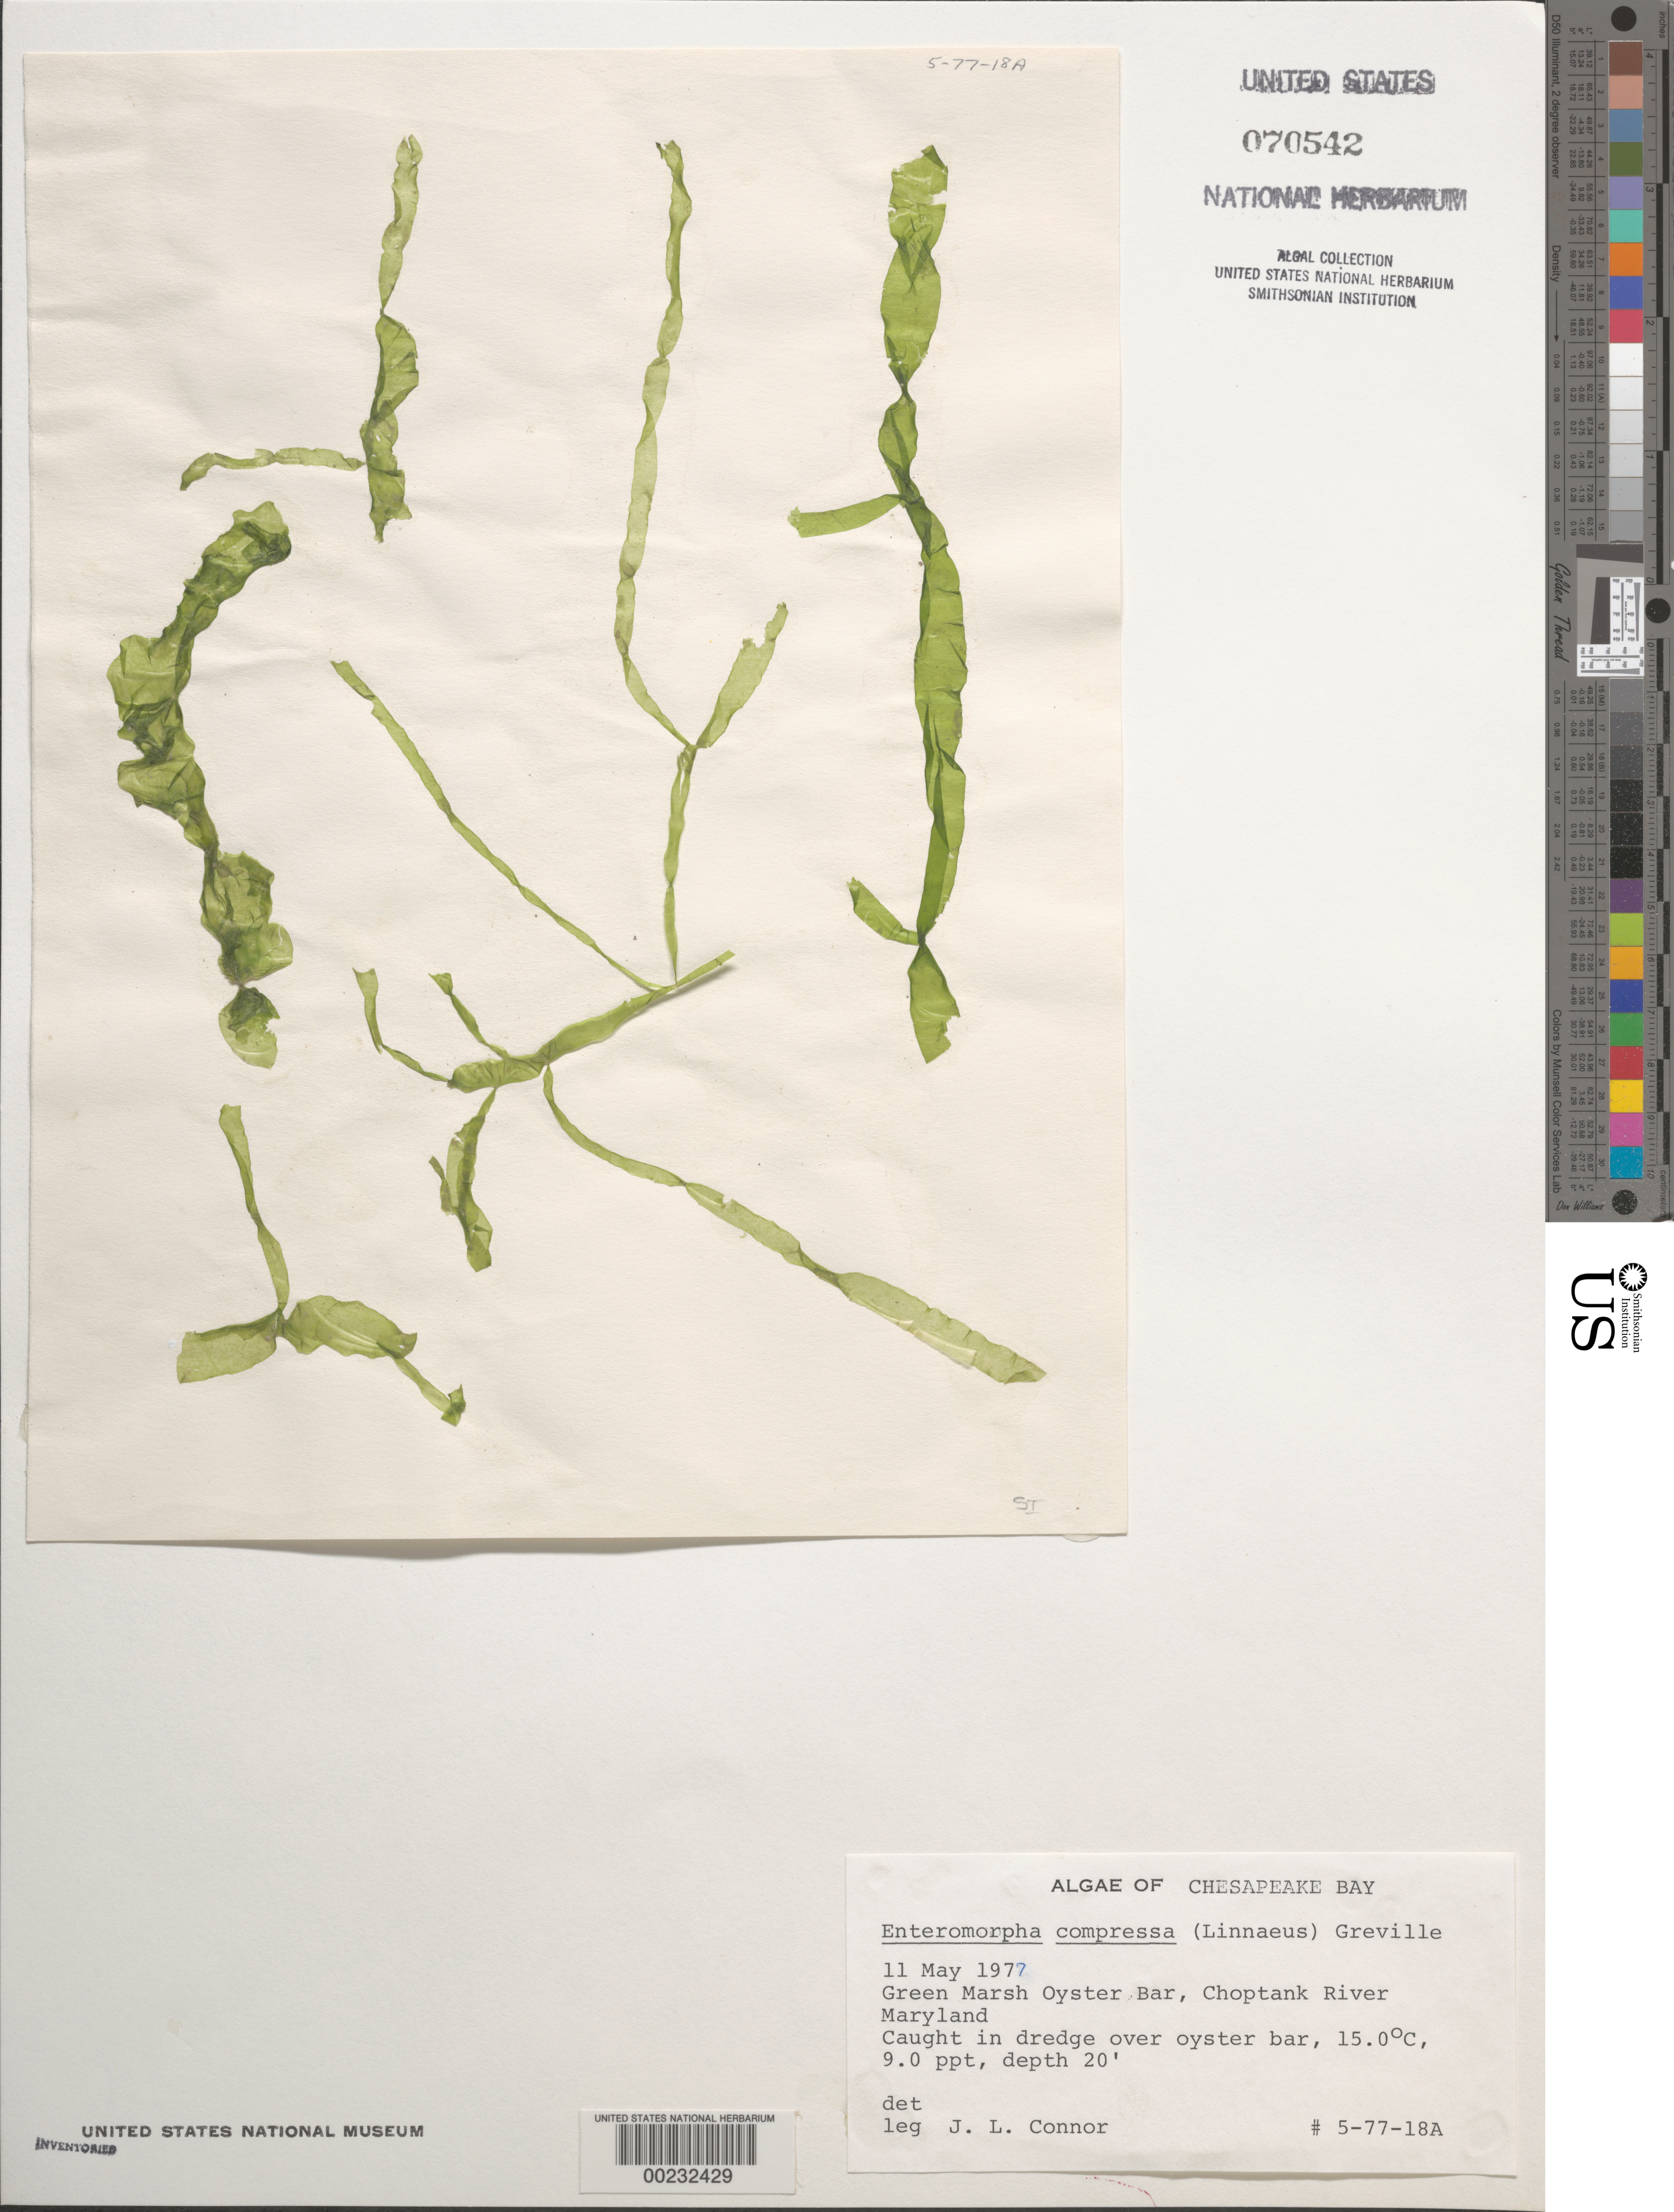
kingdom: Plantae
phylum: Chlorophyta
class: Ulvophyceae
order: Ulvales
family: Ulvaceae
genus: Ulva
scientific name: Ulva compressa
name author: L.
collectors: J. Connor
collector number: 5-77-18a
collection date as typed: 11 May 1977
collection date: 1977-05-11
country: United States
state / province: Maryland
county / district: Caroline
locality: Green Marsh oyster bar, Choptank River, Chesapeake Bay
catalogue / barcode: US 70542